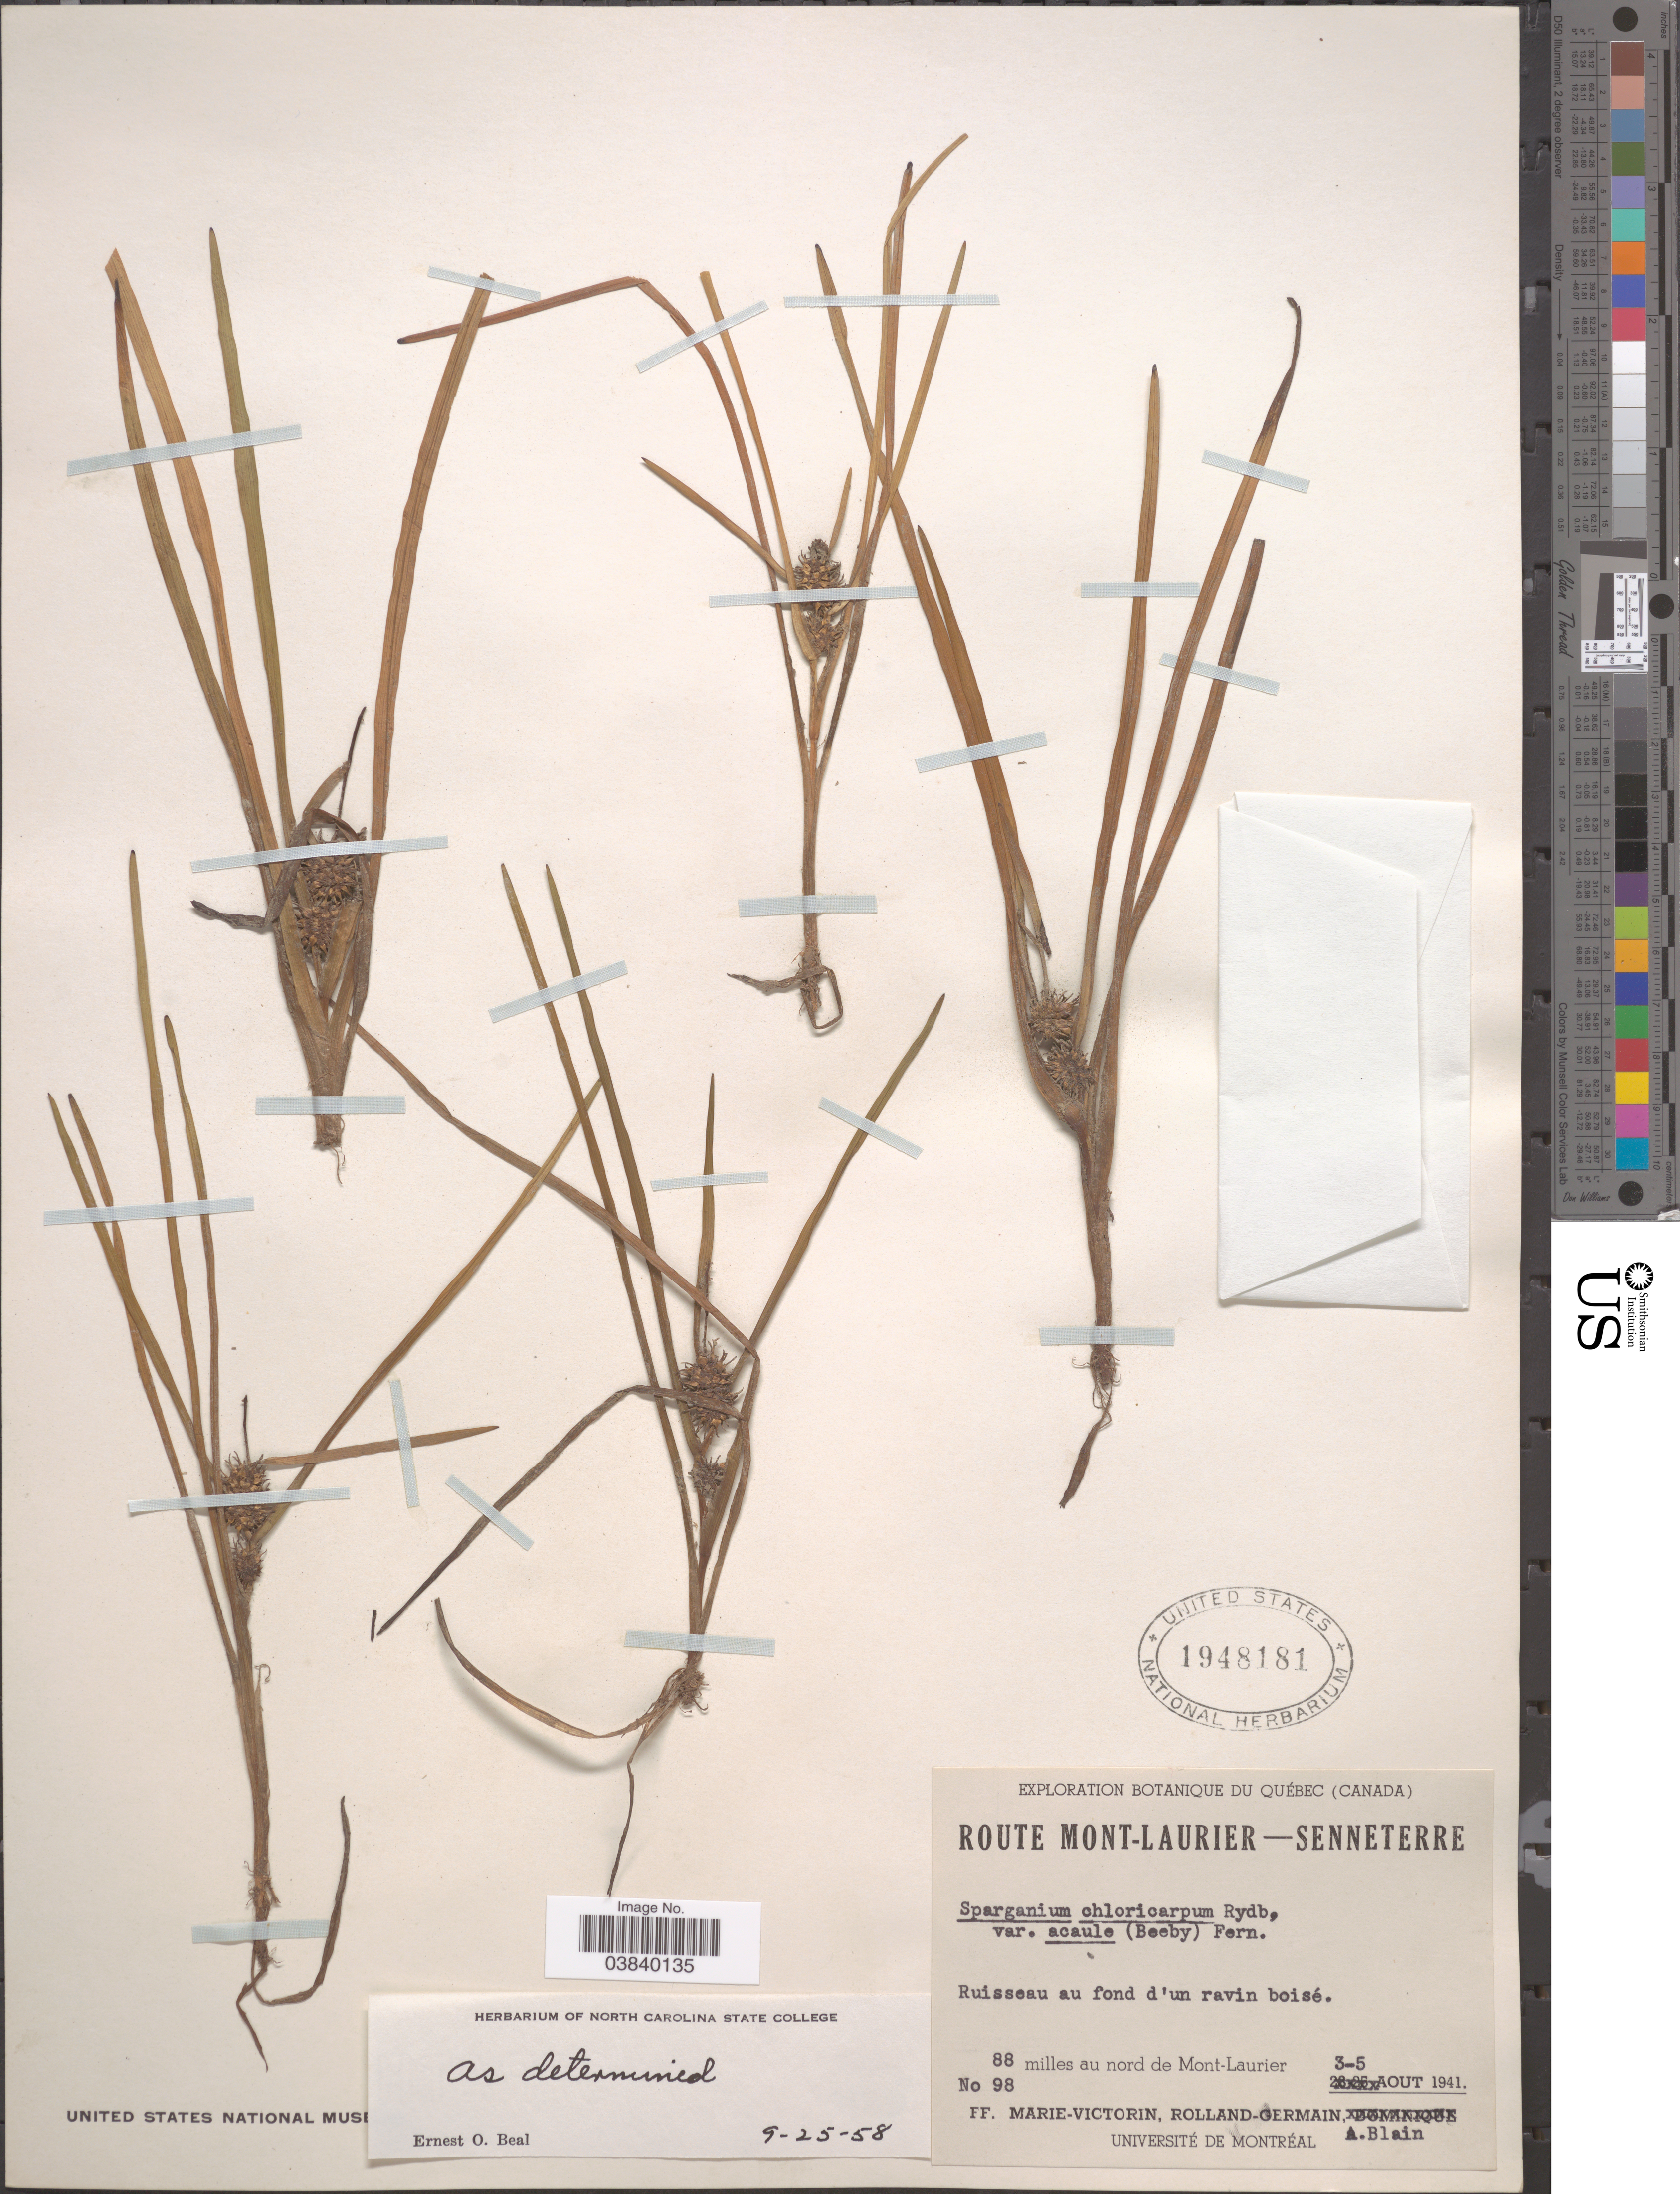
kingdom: Plantae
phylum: Tracheophyta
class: Liliopsida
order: Poales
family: Typhaceae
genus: Sparganium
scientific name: Sparganium chlorocarpum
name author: Rydb.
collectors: F. Marie-Victorin, Rolland-Germain & A. Blain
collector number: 98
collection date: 1941-08-03/1941-08-05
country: Canada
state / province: Quebec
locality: Route Mont-laurier-Senneterre. 88 milles au nord de Mont-Laurier.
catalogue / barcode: US 1948181